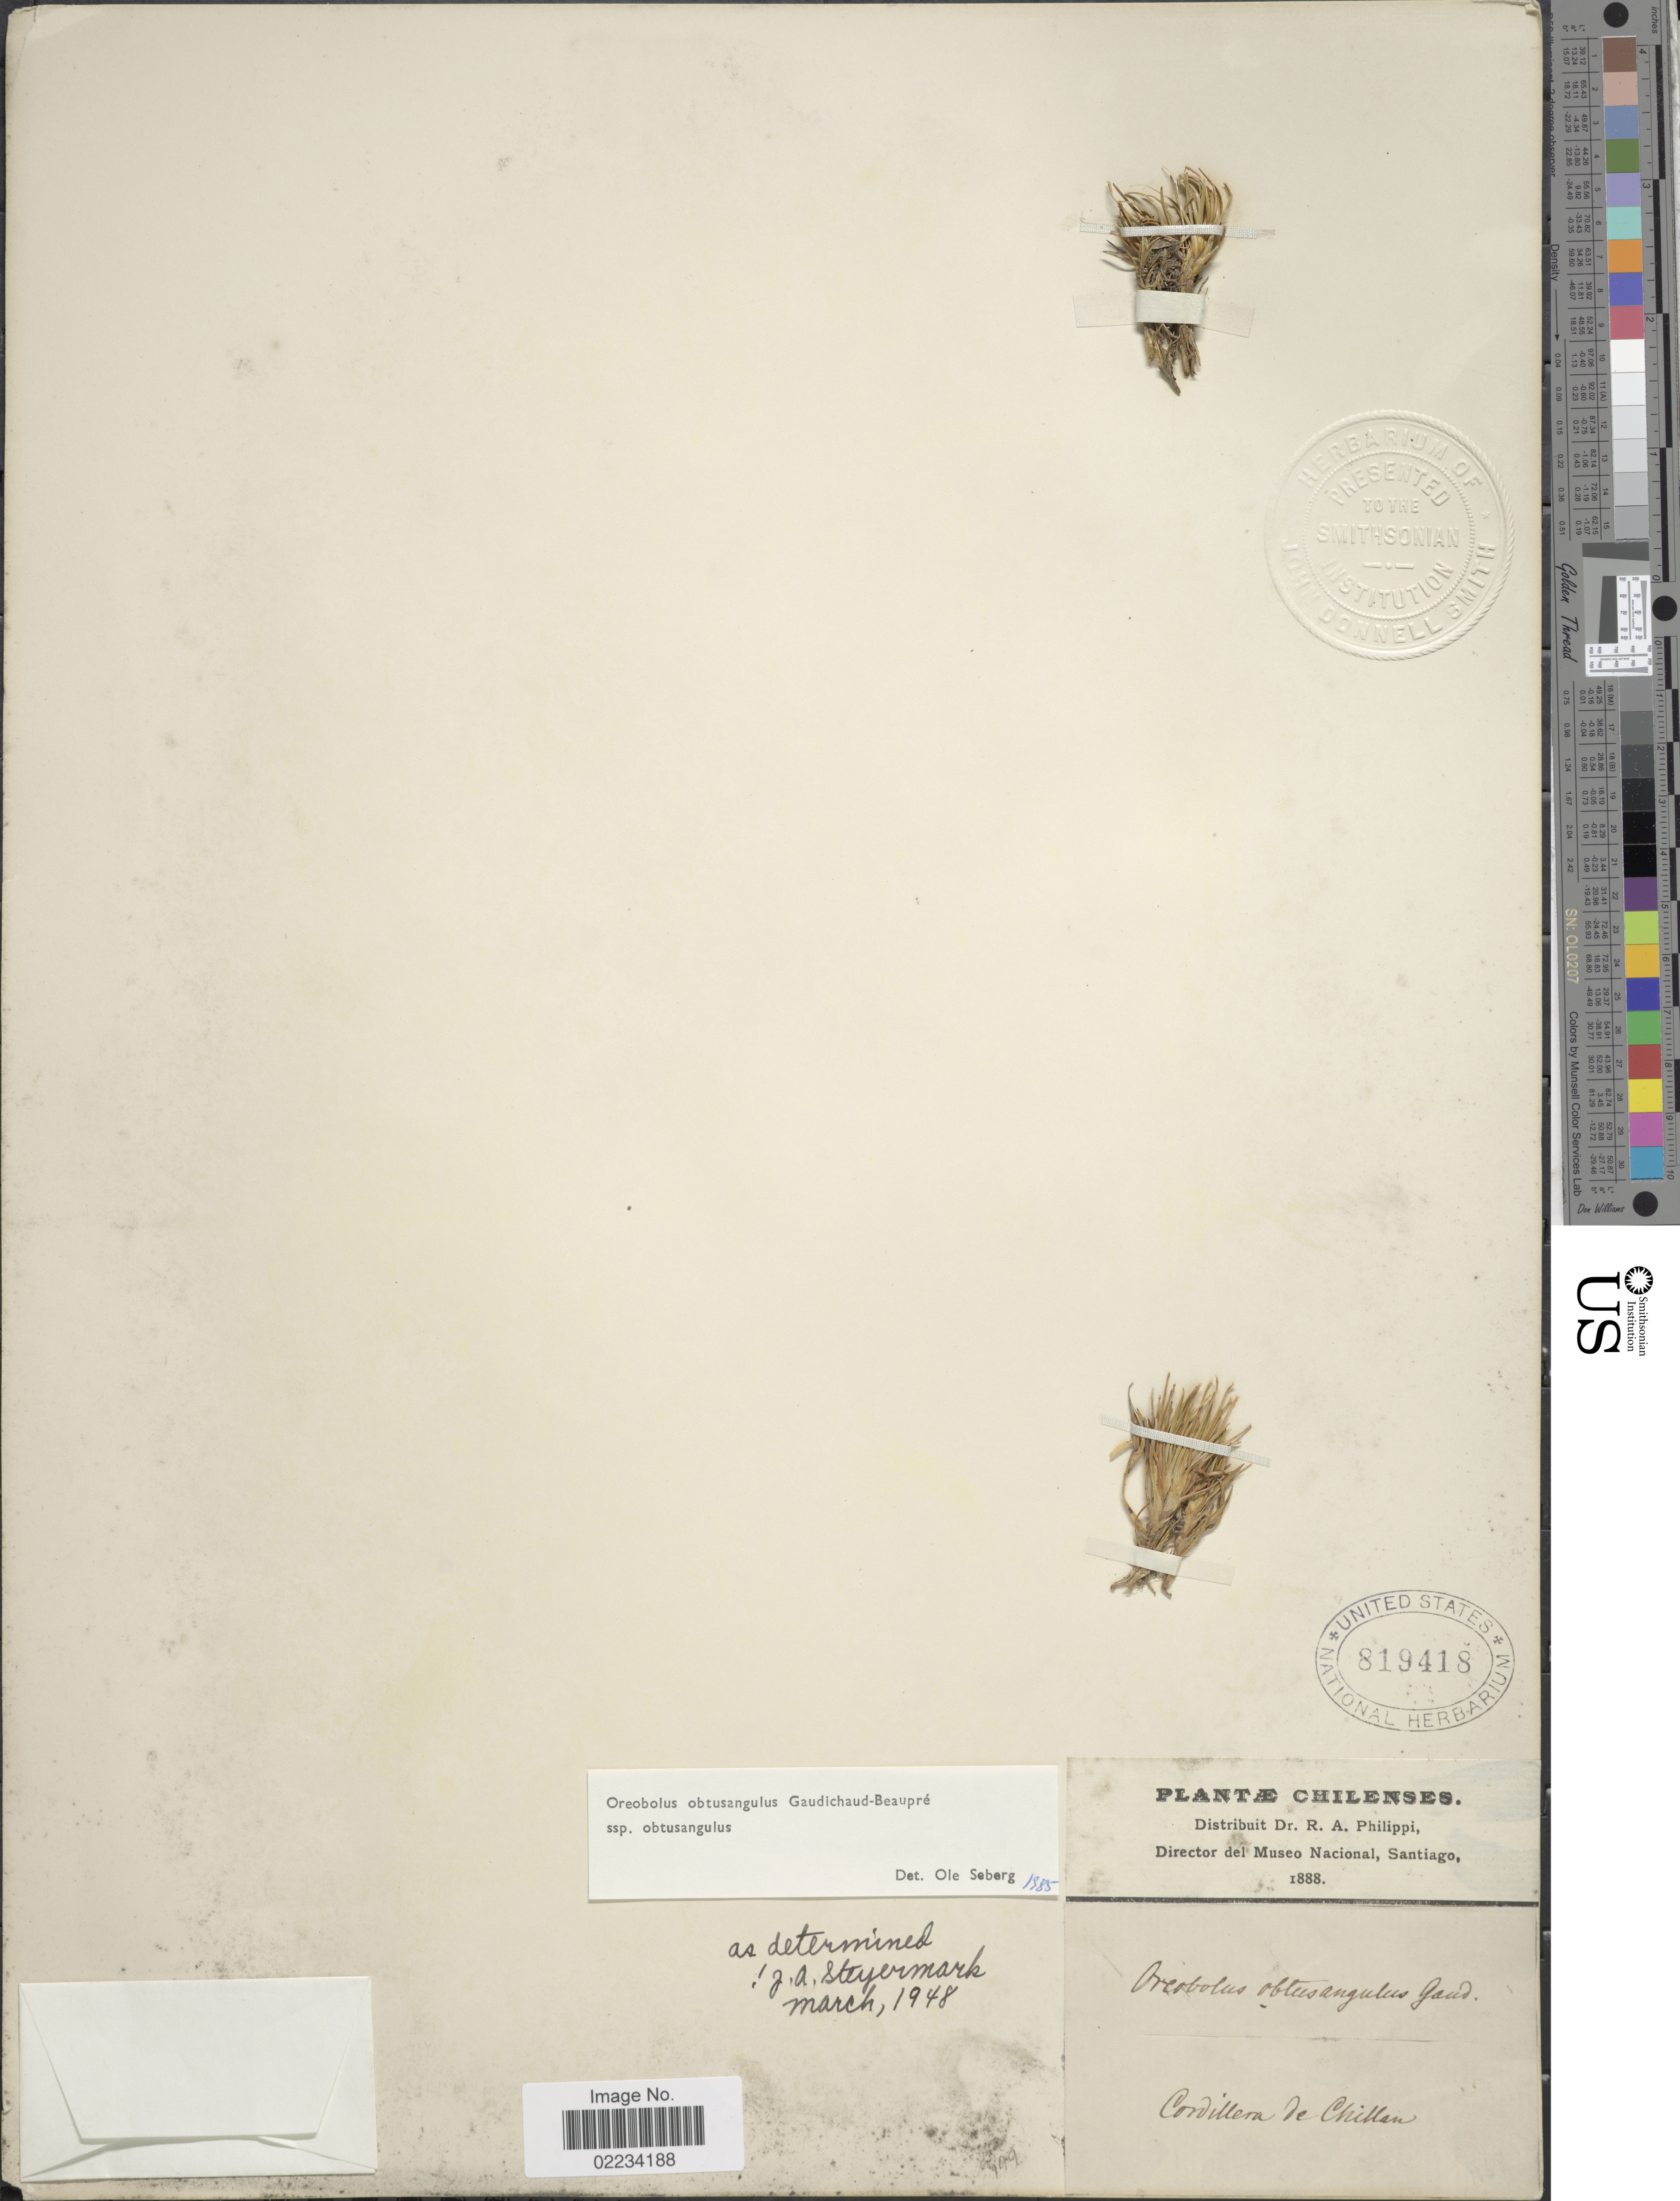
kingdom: Plantae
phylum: Tracheophyta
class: Liliopsida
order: Poales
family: Cyperaceae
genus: Oreobolus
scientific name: Oreobolus obtusangulus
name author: Gaudich.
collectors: ex. herb. R.A. Philippi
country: Chile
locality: Cordillera de Chillan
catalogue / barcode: US 819418